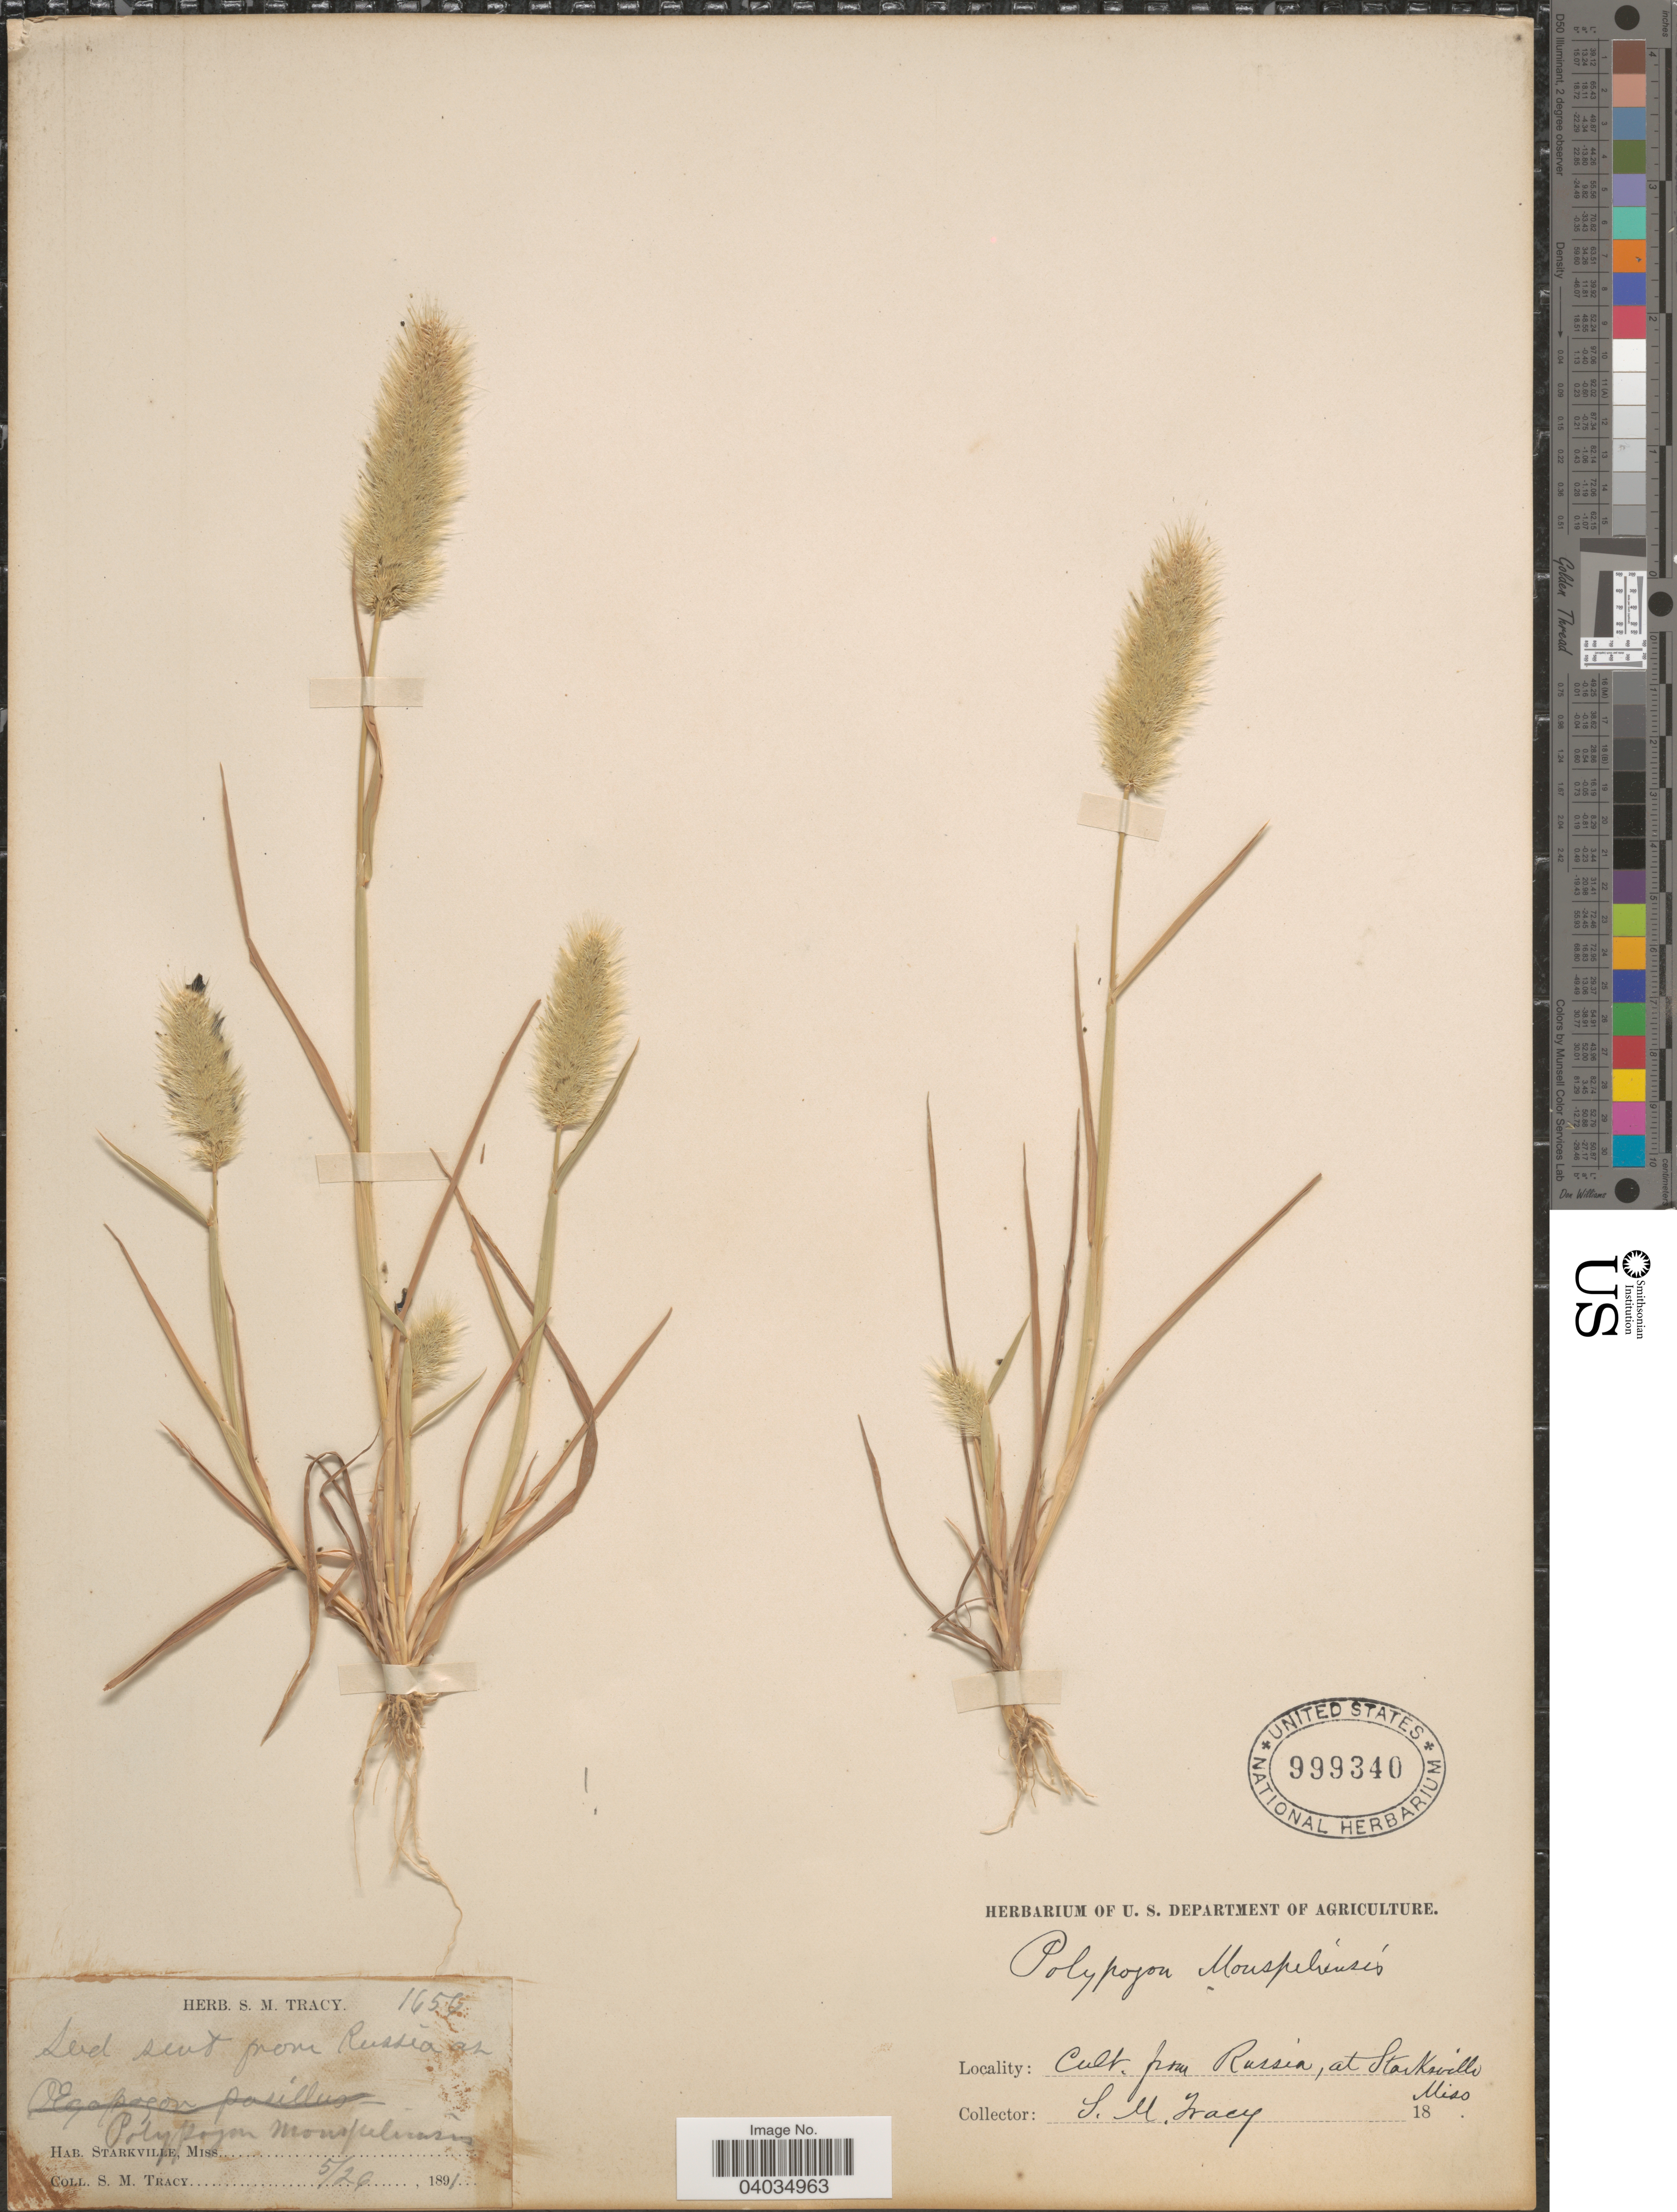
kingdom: Plantae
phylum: Tracheophyta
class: Liliopsida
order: Poales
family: Poaceae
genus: Polypogon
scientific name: Polypogon monspeliensis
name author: (L.) Desf.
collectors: S. M. Tracy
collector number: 1656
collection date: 1891-05-26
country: United States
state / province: Mississippi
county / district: Oktibbeha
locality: At Starkville Miss.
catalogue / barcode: US 999340